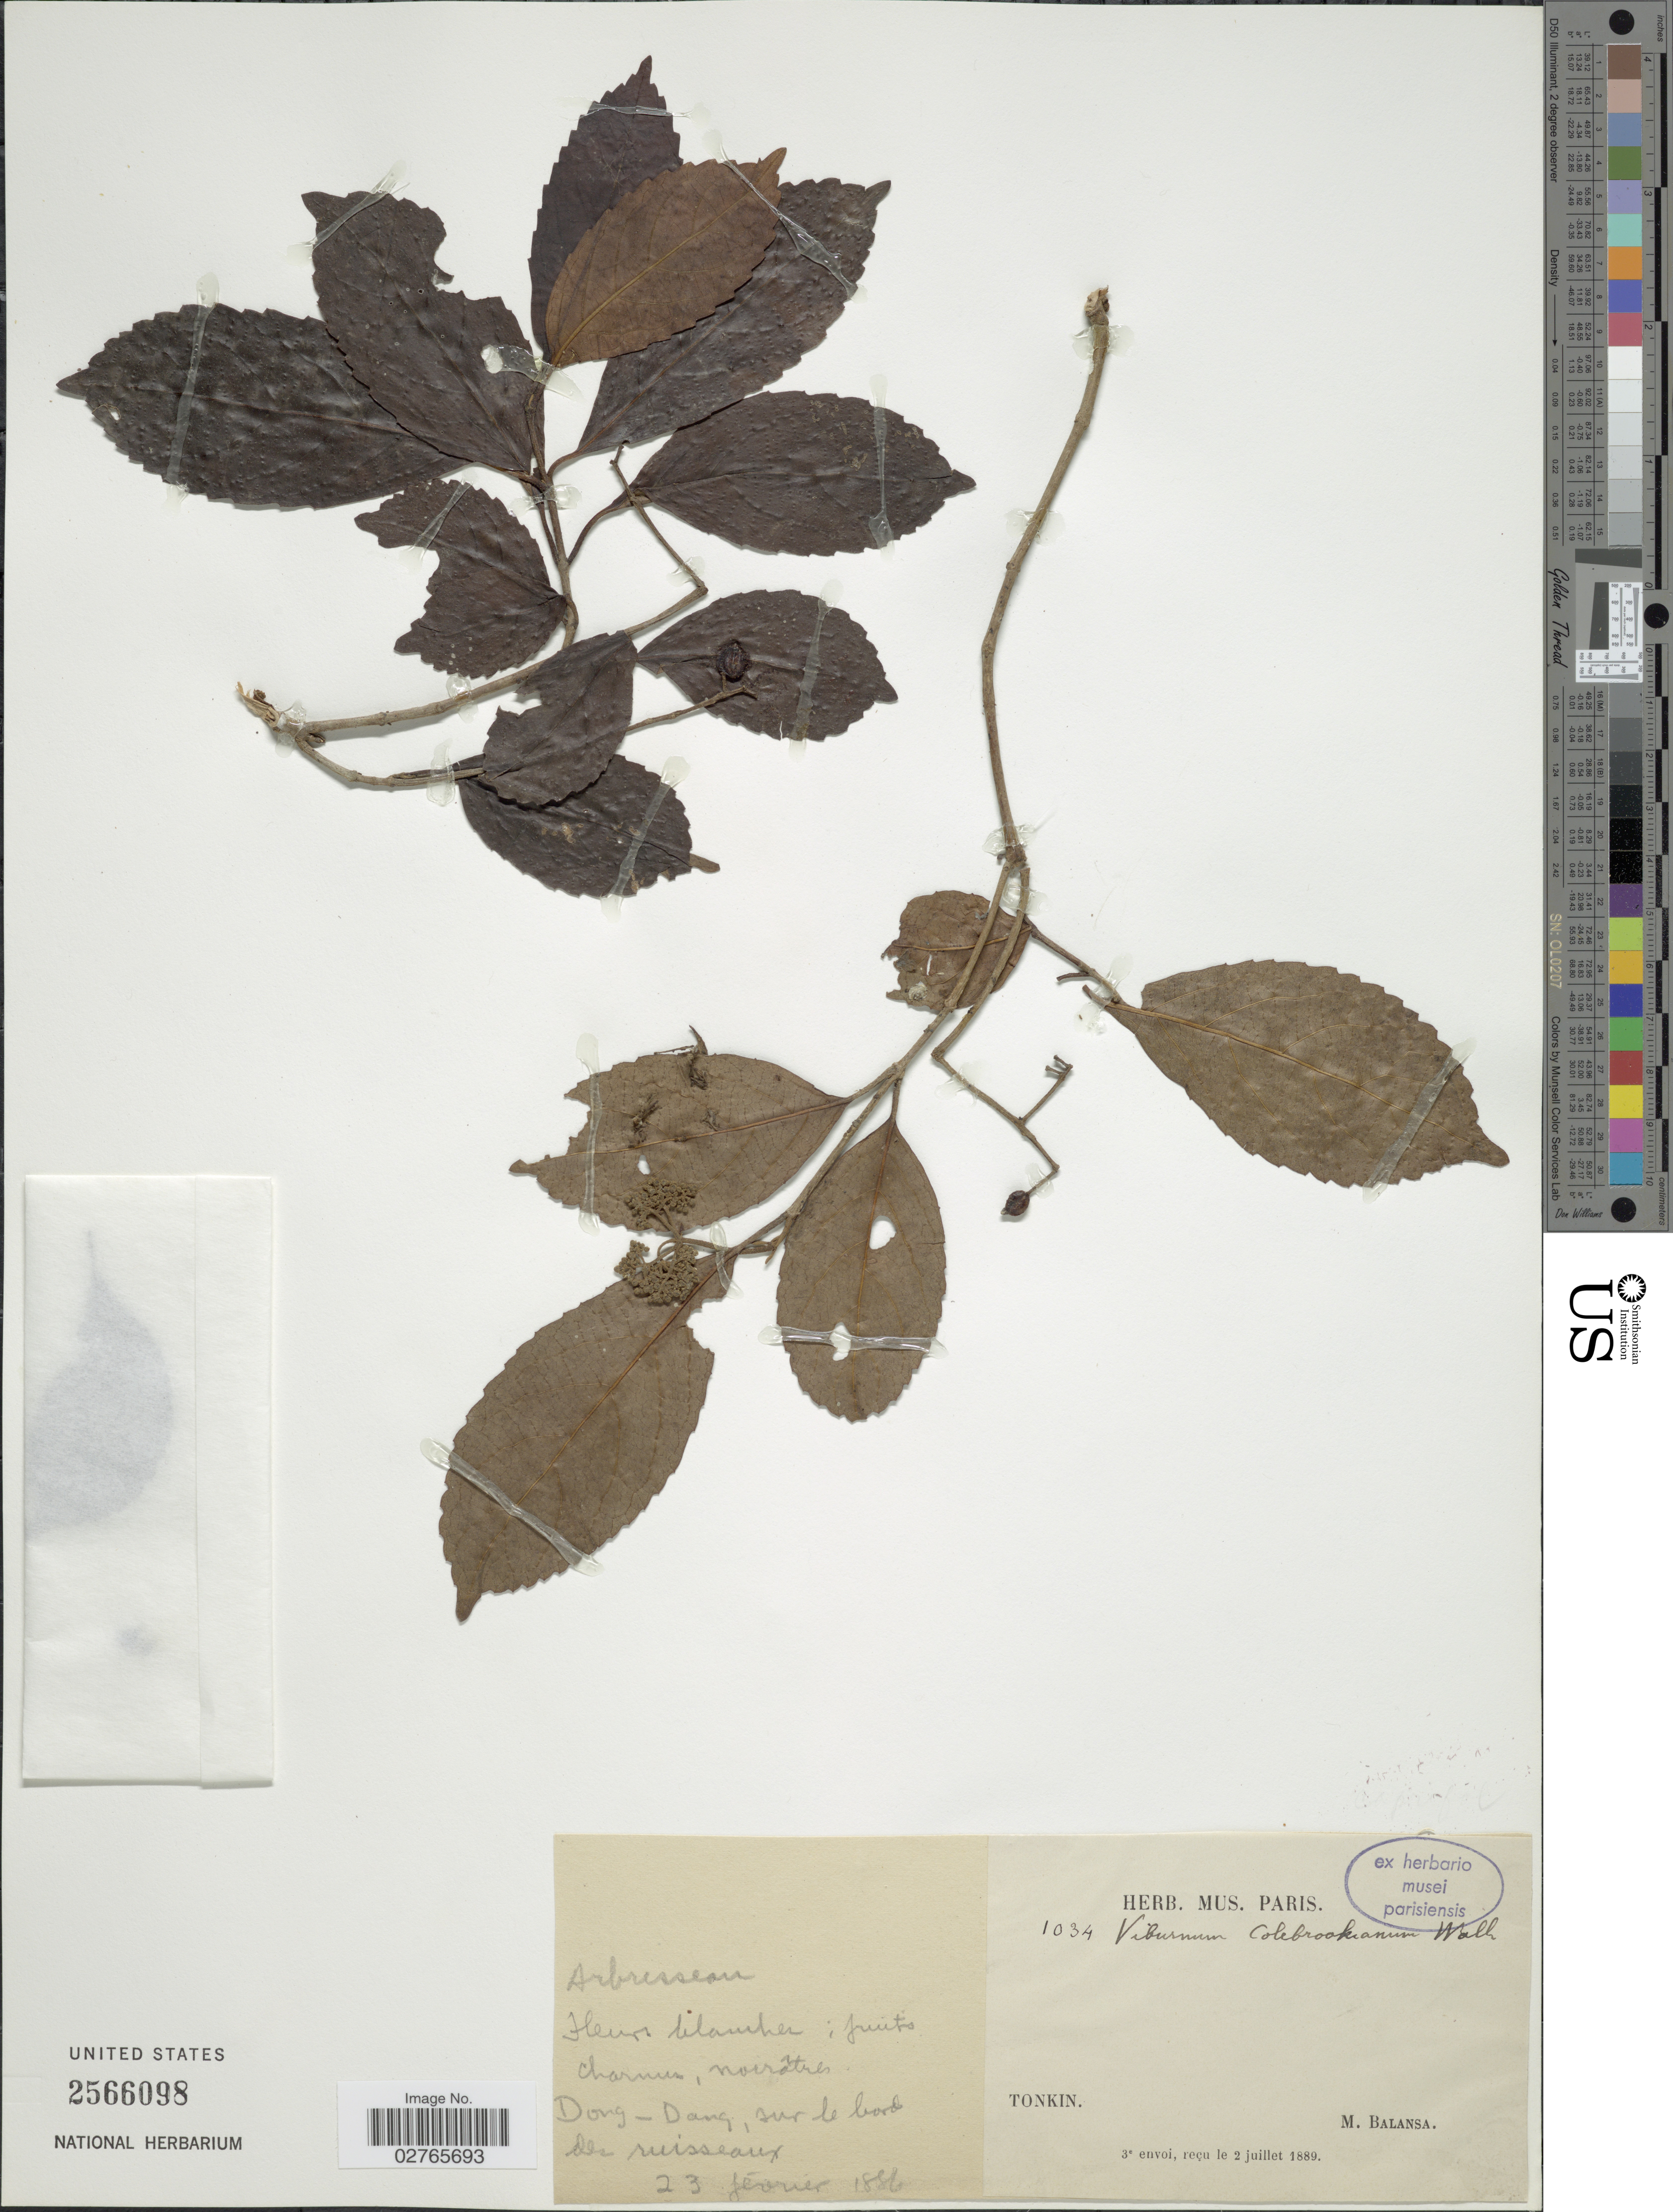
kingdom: Plantae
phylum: Tracheophyta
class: Magnoliopsida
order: Dipsacales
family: Viburnaceae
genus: Viburnum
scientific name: Viburnum colebrookeanum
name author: Wall. ex DC.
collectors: B. Balansa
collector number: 1034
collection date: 1886-02-23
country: Vietnam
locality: Dong-Dang, sur le bord des ruisseaux. Tonkin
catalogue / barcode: US 2566098